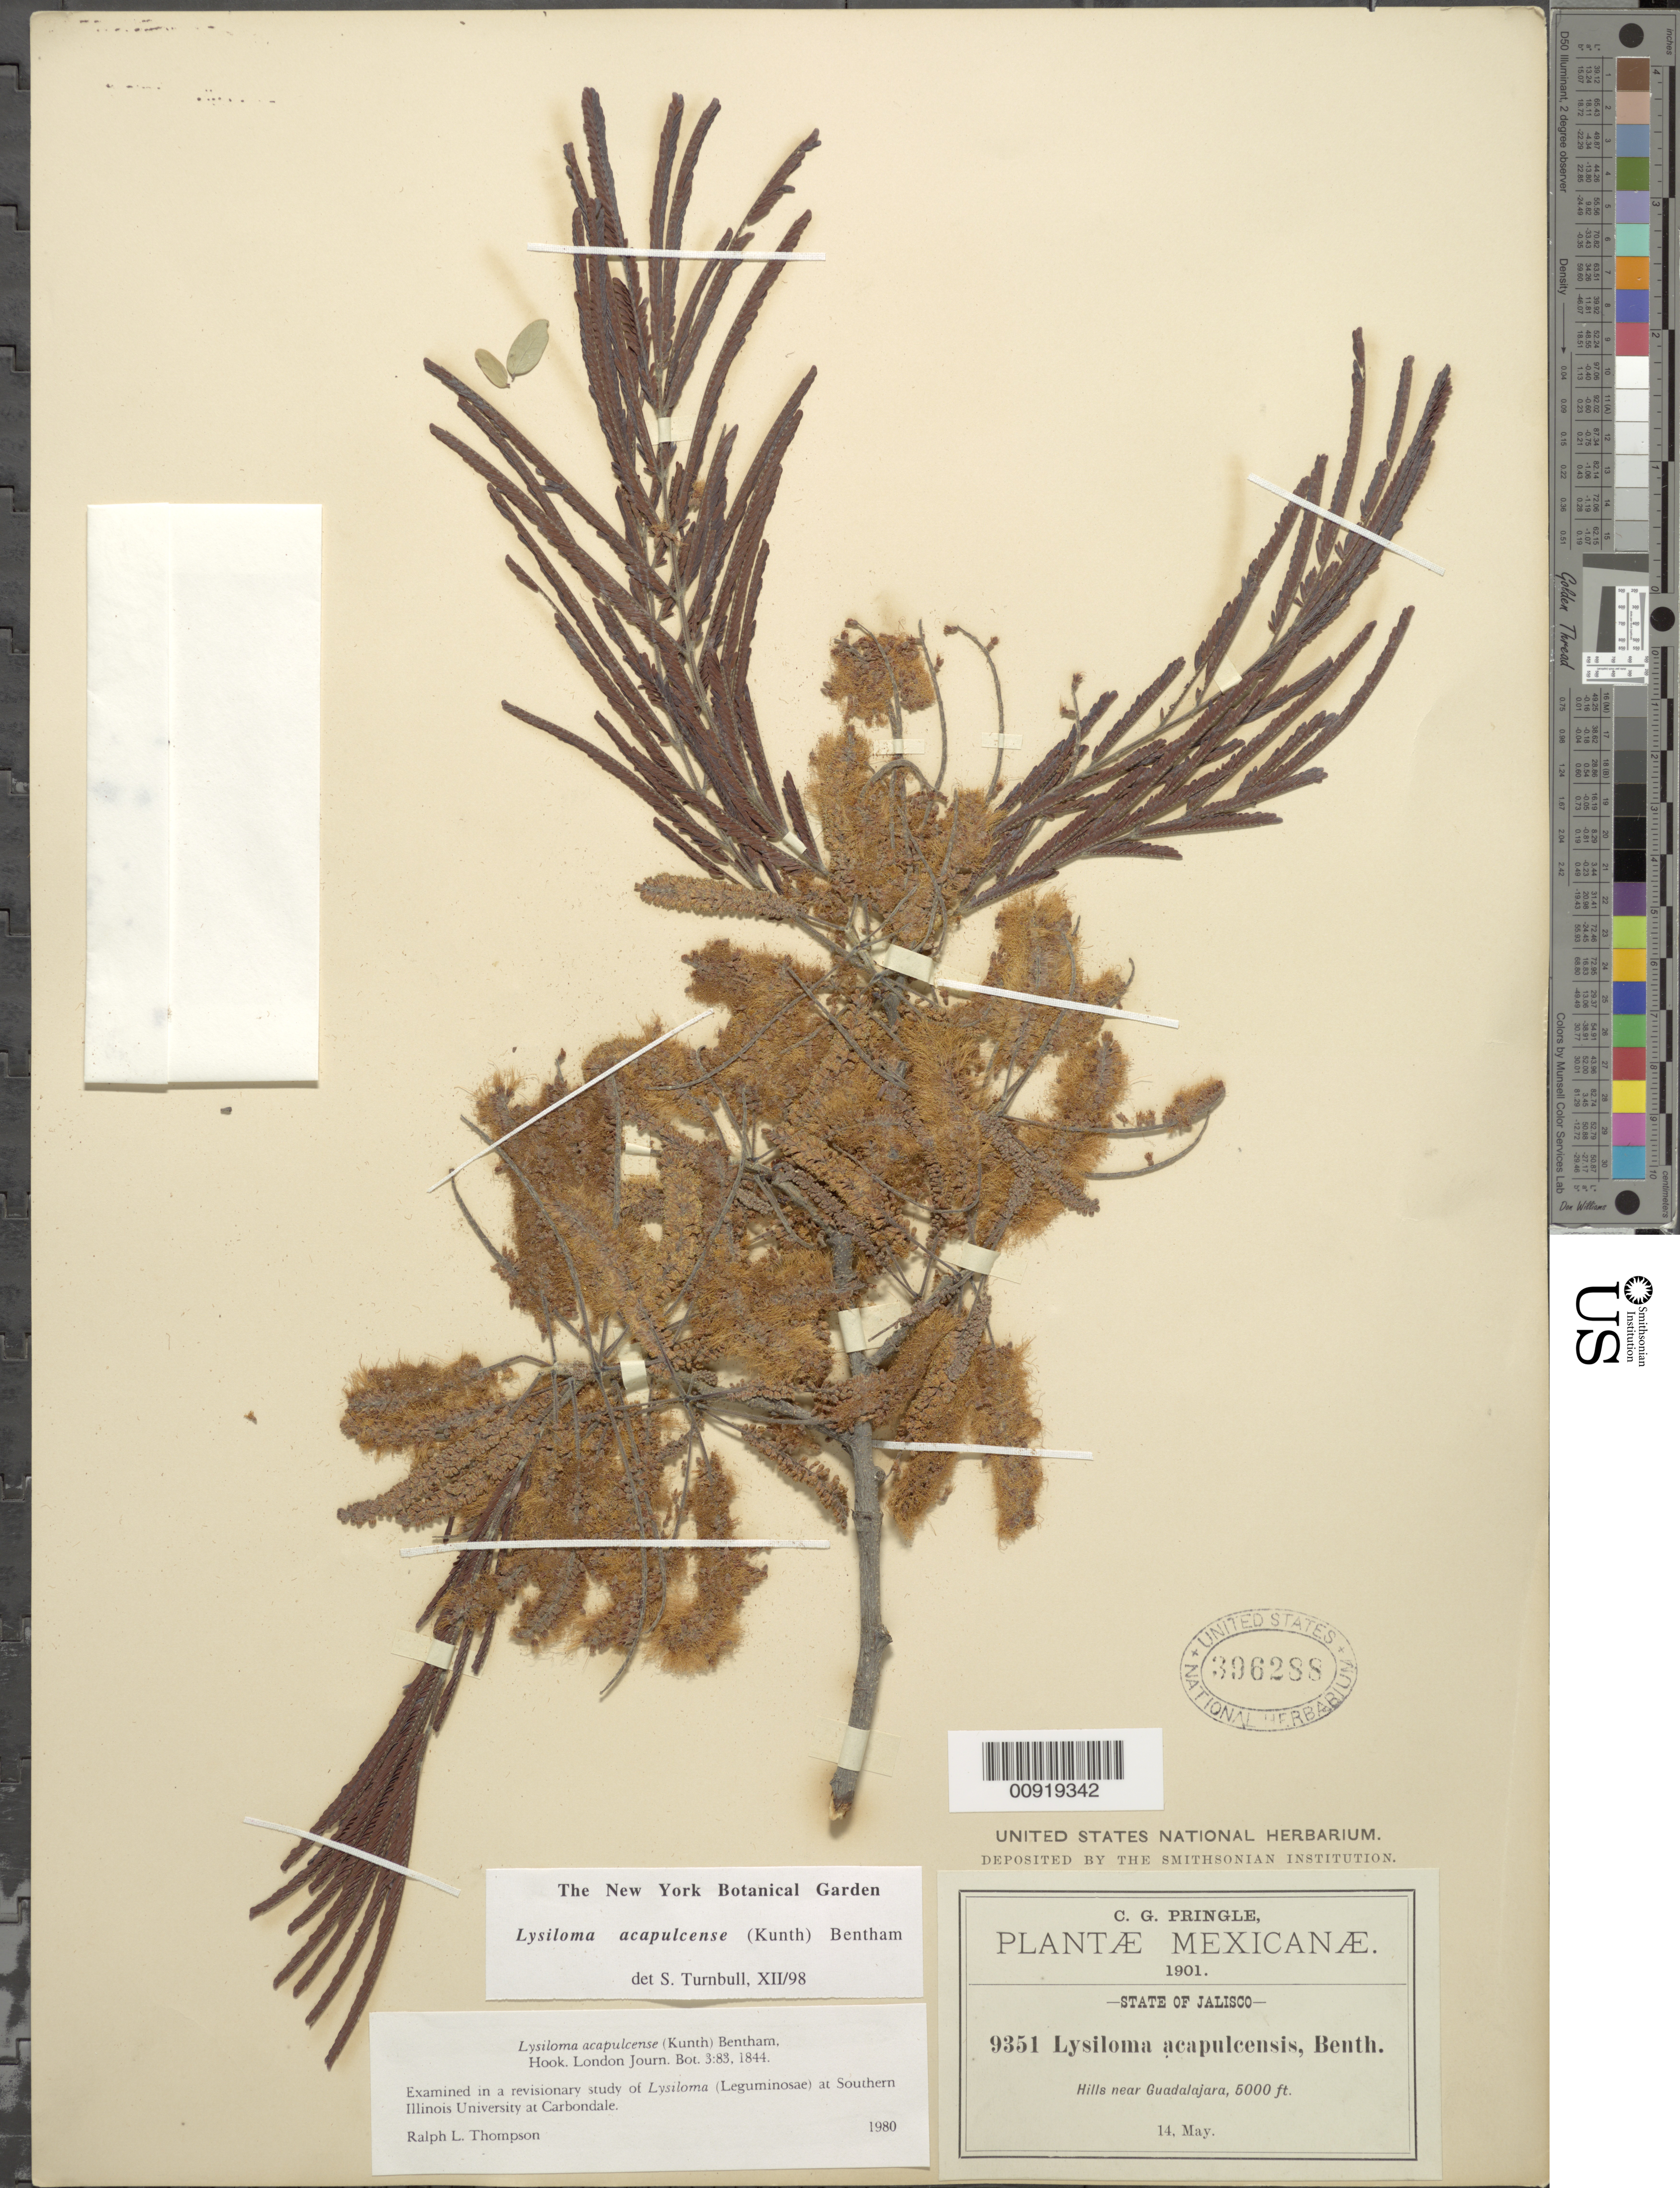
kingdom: Plantae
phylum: Tracheophyta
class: Magnoliopsida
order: Fabales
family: Fabaceae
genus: Lysiloma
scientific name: Lysiloma acapulcense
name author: (Kunth) Benth.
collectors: C. G. Pringle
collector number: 9351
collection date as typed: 14 May 1901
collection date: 1901-05-14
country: Mexico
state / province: Jalisco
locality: Near Guadalajara, State of Jalisco.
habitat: Hills.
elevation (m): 1524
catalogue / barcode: US 396288